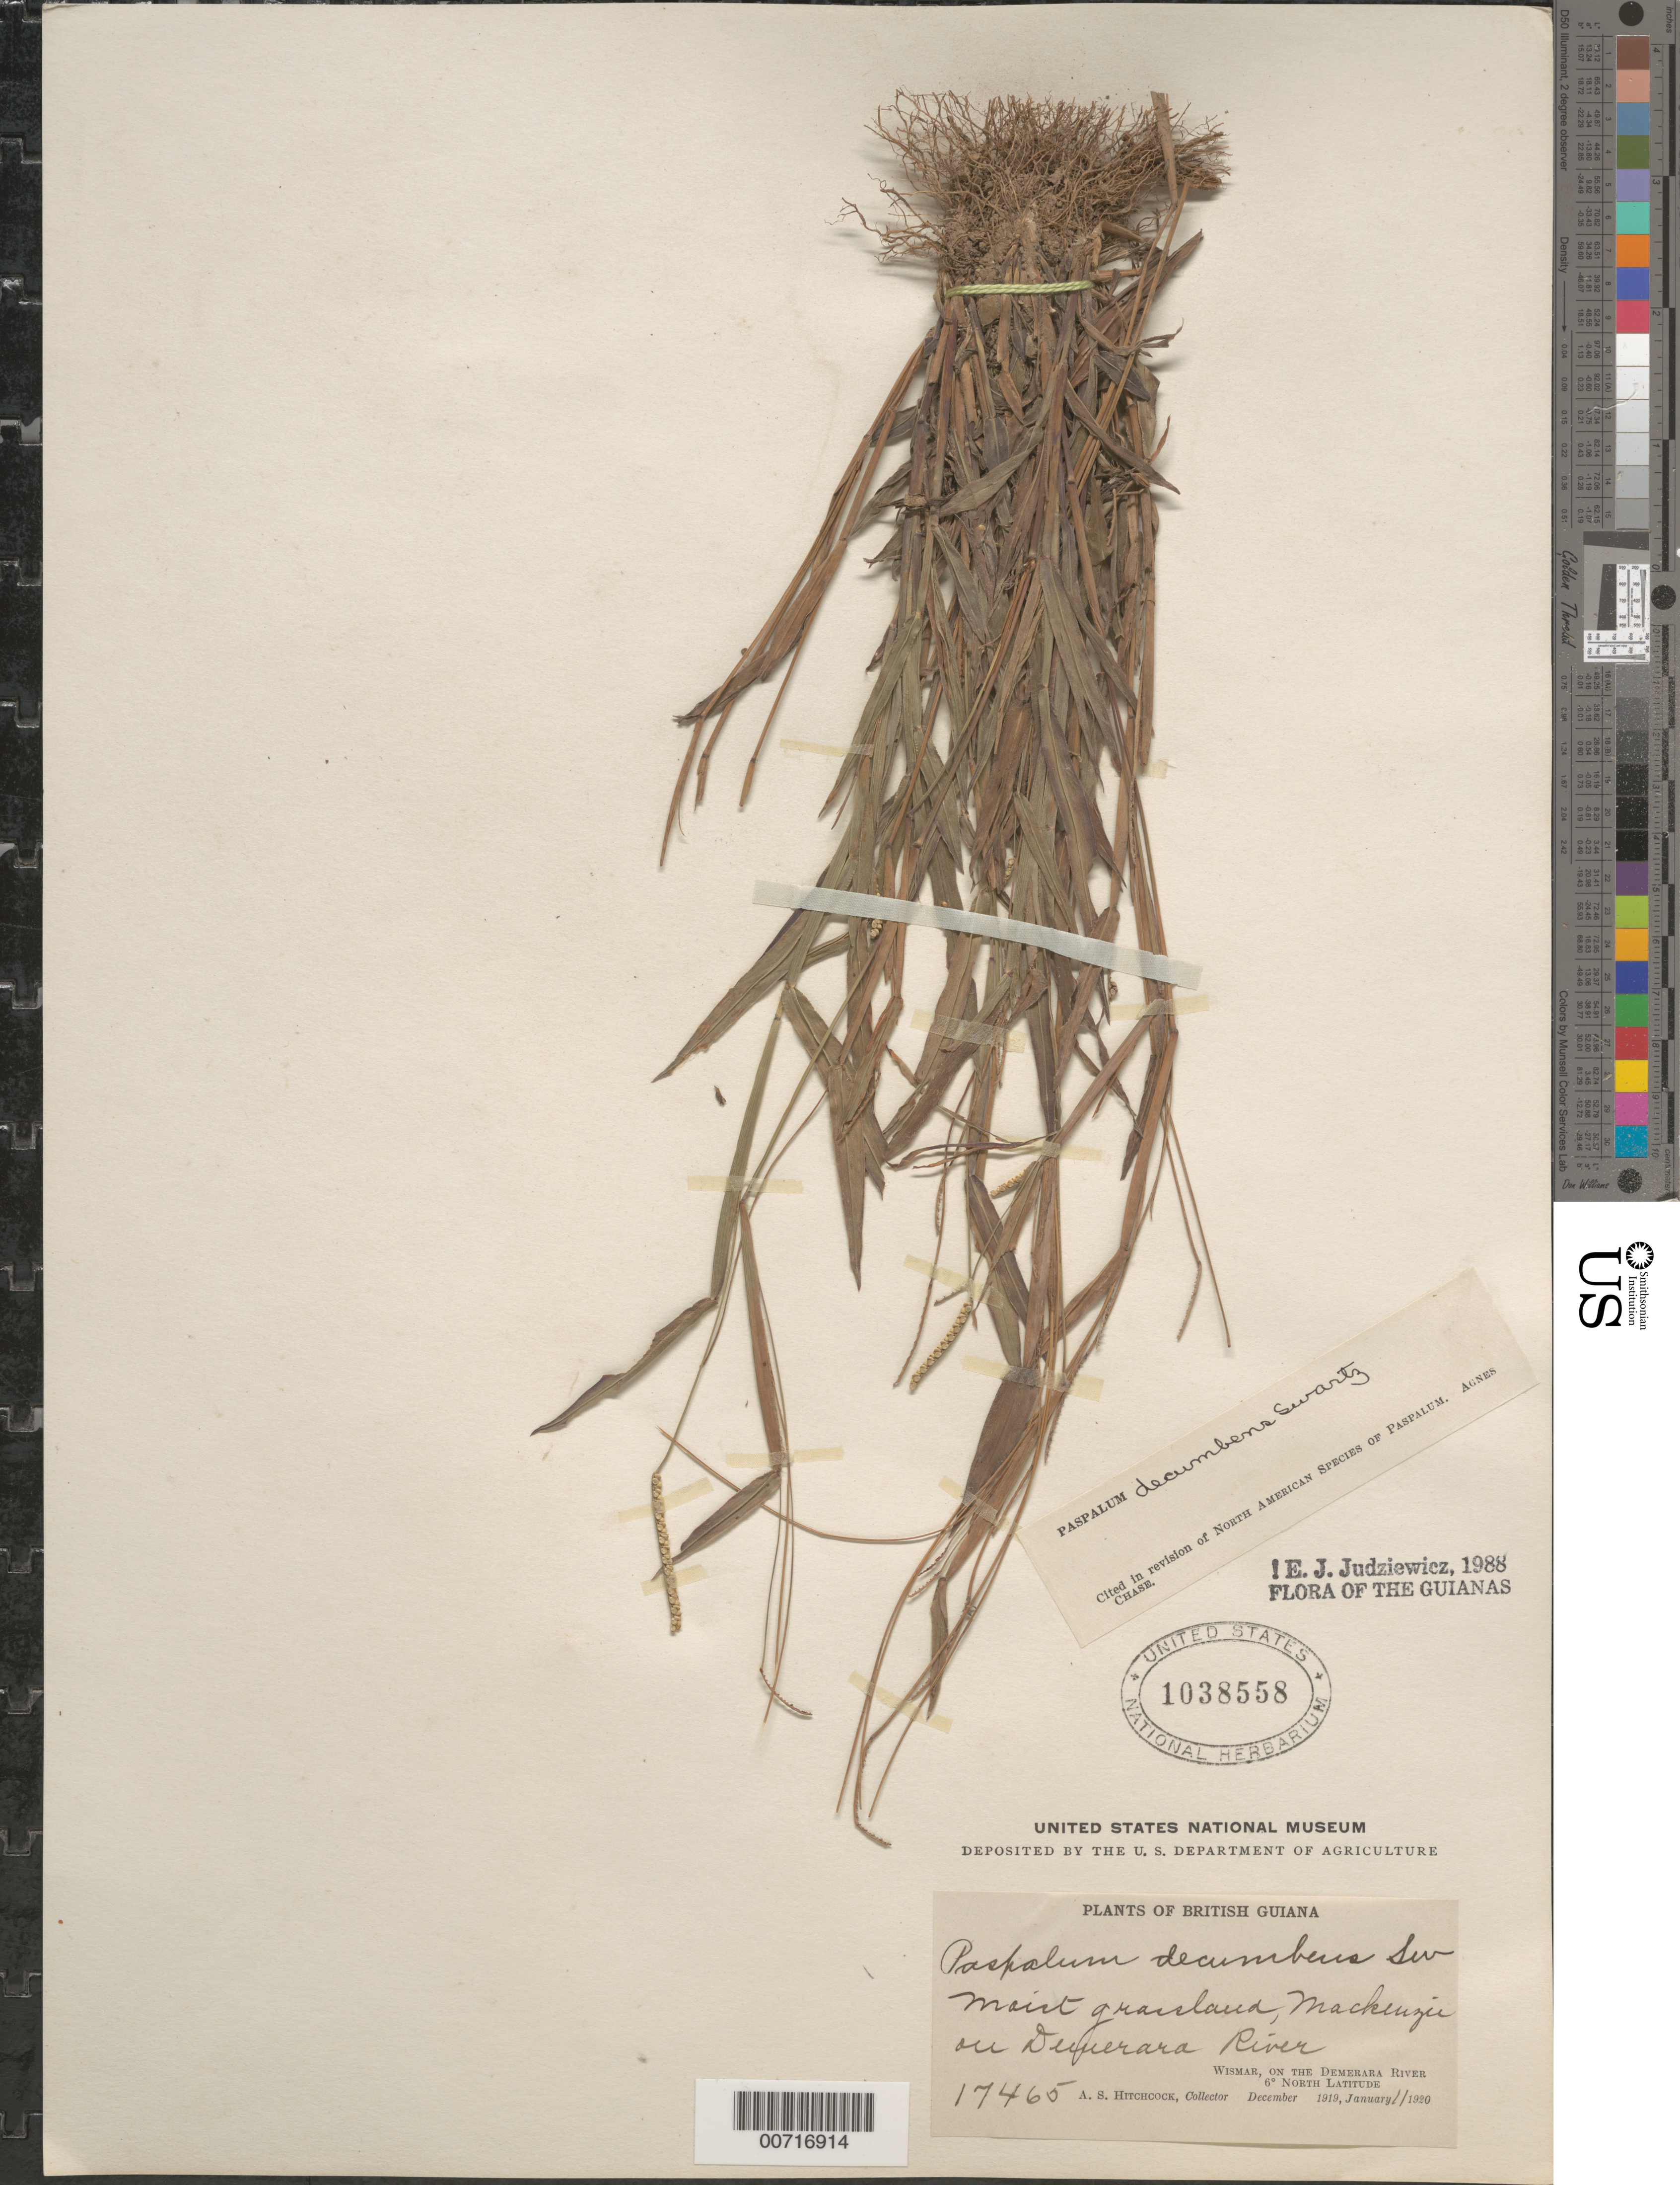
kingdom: Plantae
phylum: Tracheophyta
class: Liliopsida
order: Poales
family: Poaceae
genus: Paspalum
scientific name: Paspalum decumbens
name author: Sw.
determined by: Judziewicz, E. J.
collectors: A. S. Hitchcock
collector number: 17465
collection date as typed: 11-Jan-20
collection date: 1920-01-11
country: Guyana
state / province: U. Demerara-Berbice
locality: Mackenzie, opposite Wismar, on Demerara River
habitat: Moist grassland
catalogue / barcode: US 1038558